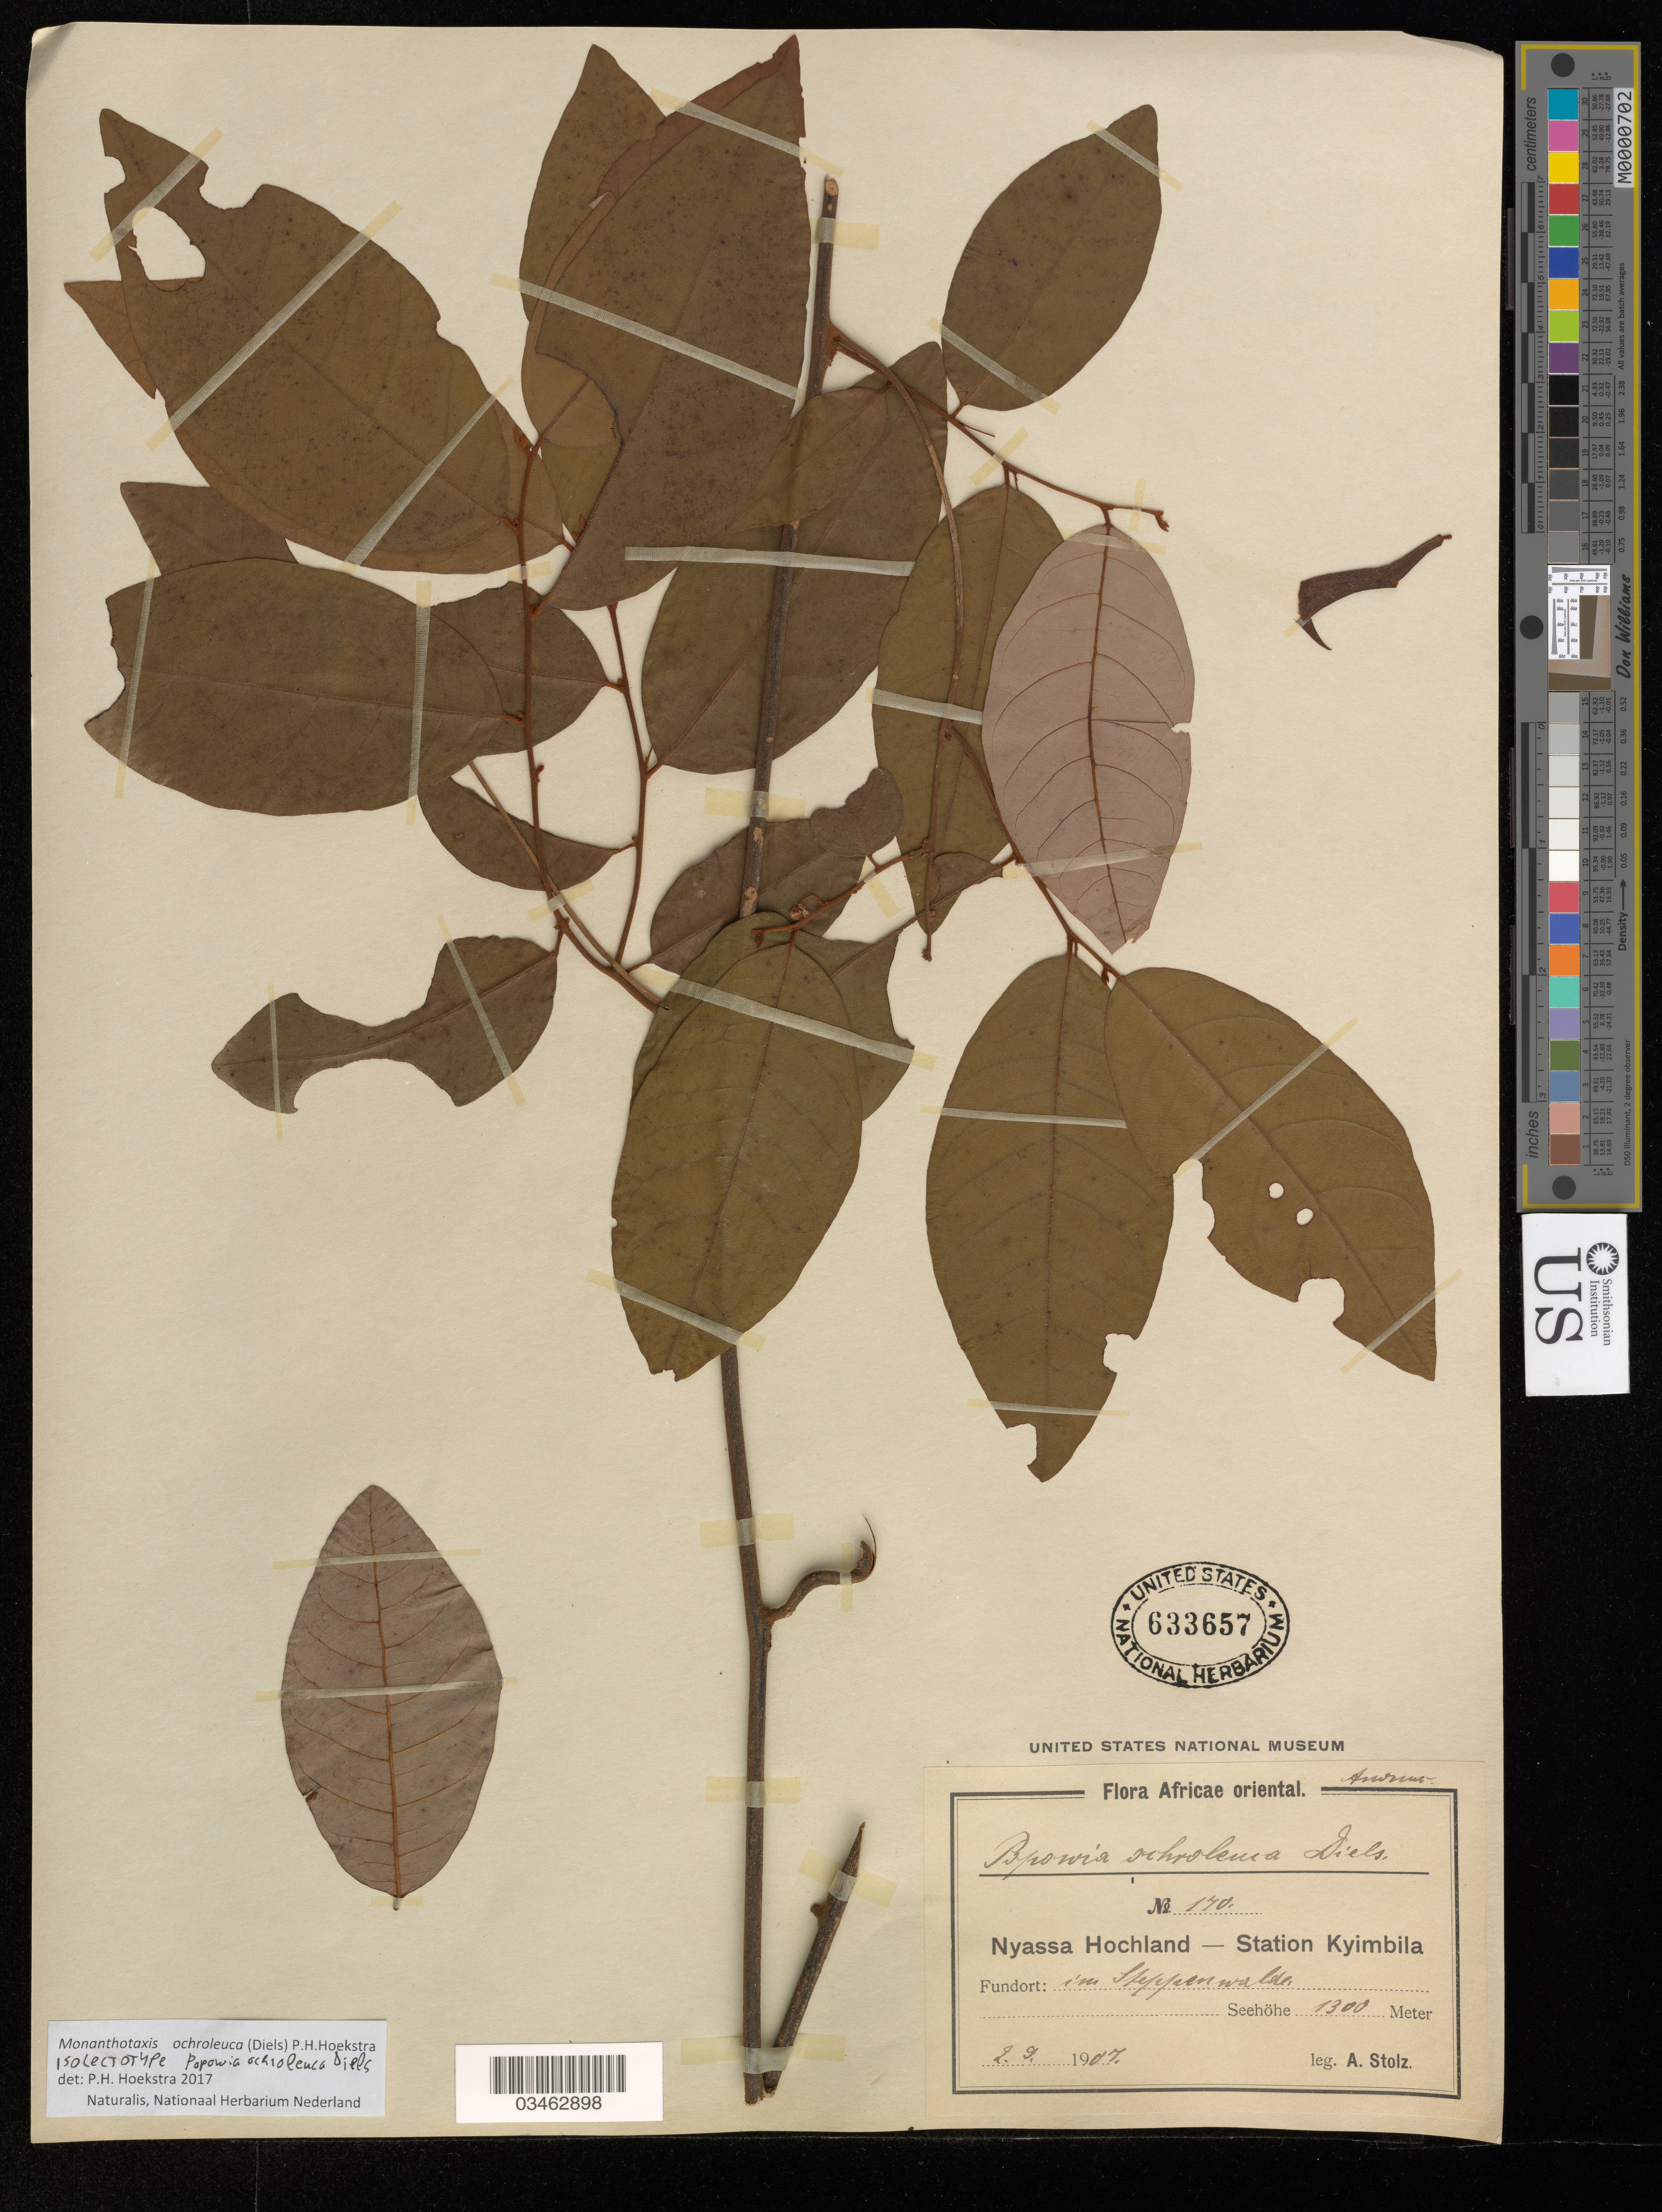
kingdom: Plantae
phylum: Tracheophyta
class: Magnoliopsida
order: Magnoliales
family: Annonaceae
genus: Popowia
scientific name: Popowia ochroleuca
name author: Diels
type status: Isolectotype; Type Collection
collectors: A. Stolz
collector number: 170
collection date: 1907-09-02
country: Tanzania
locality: Nyassa Hochland- Station Kyimbila.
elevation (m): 1300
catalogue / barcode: US 633657